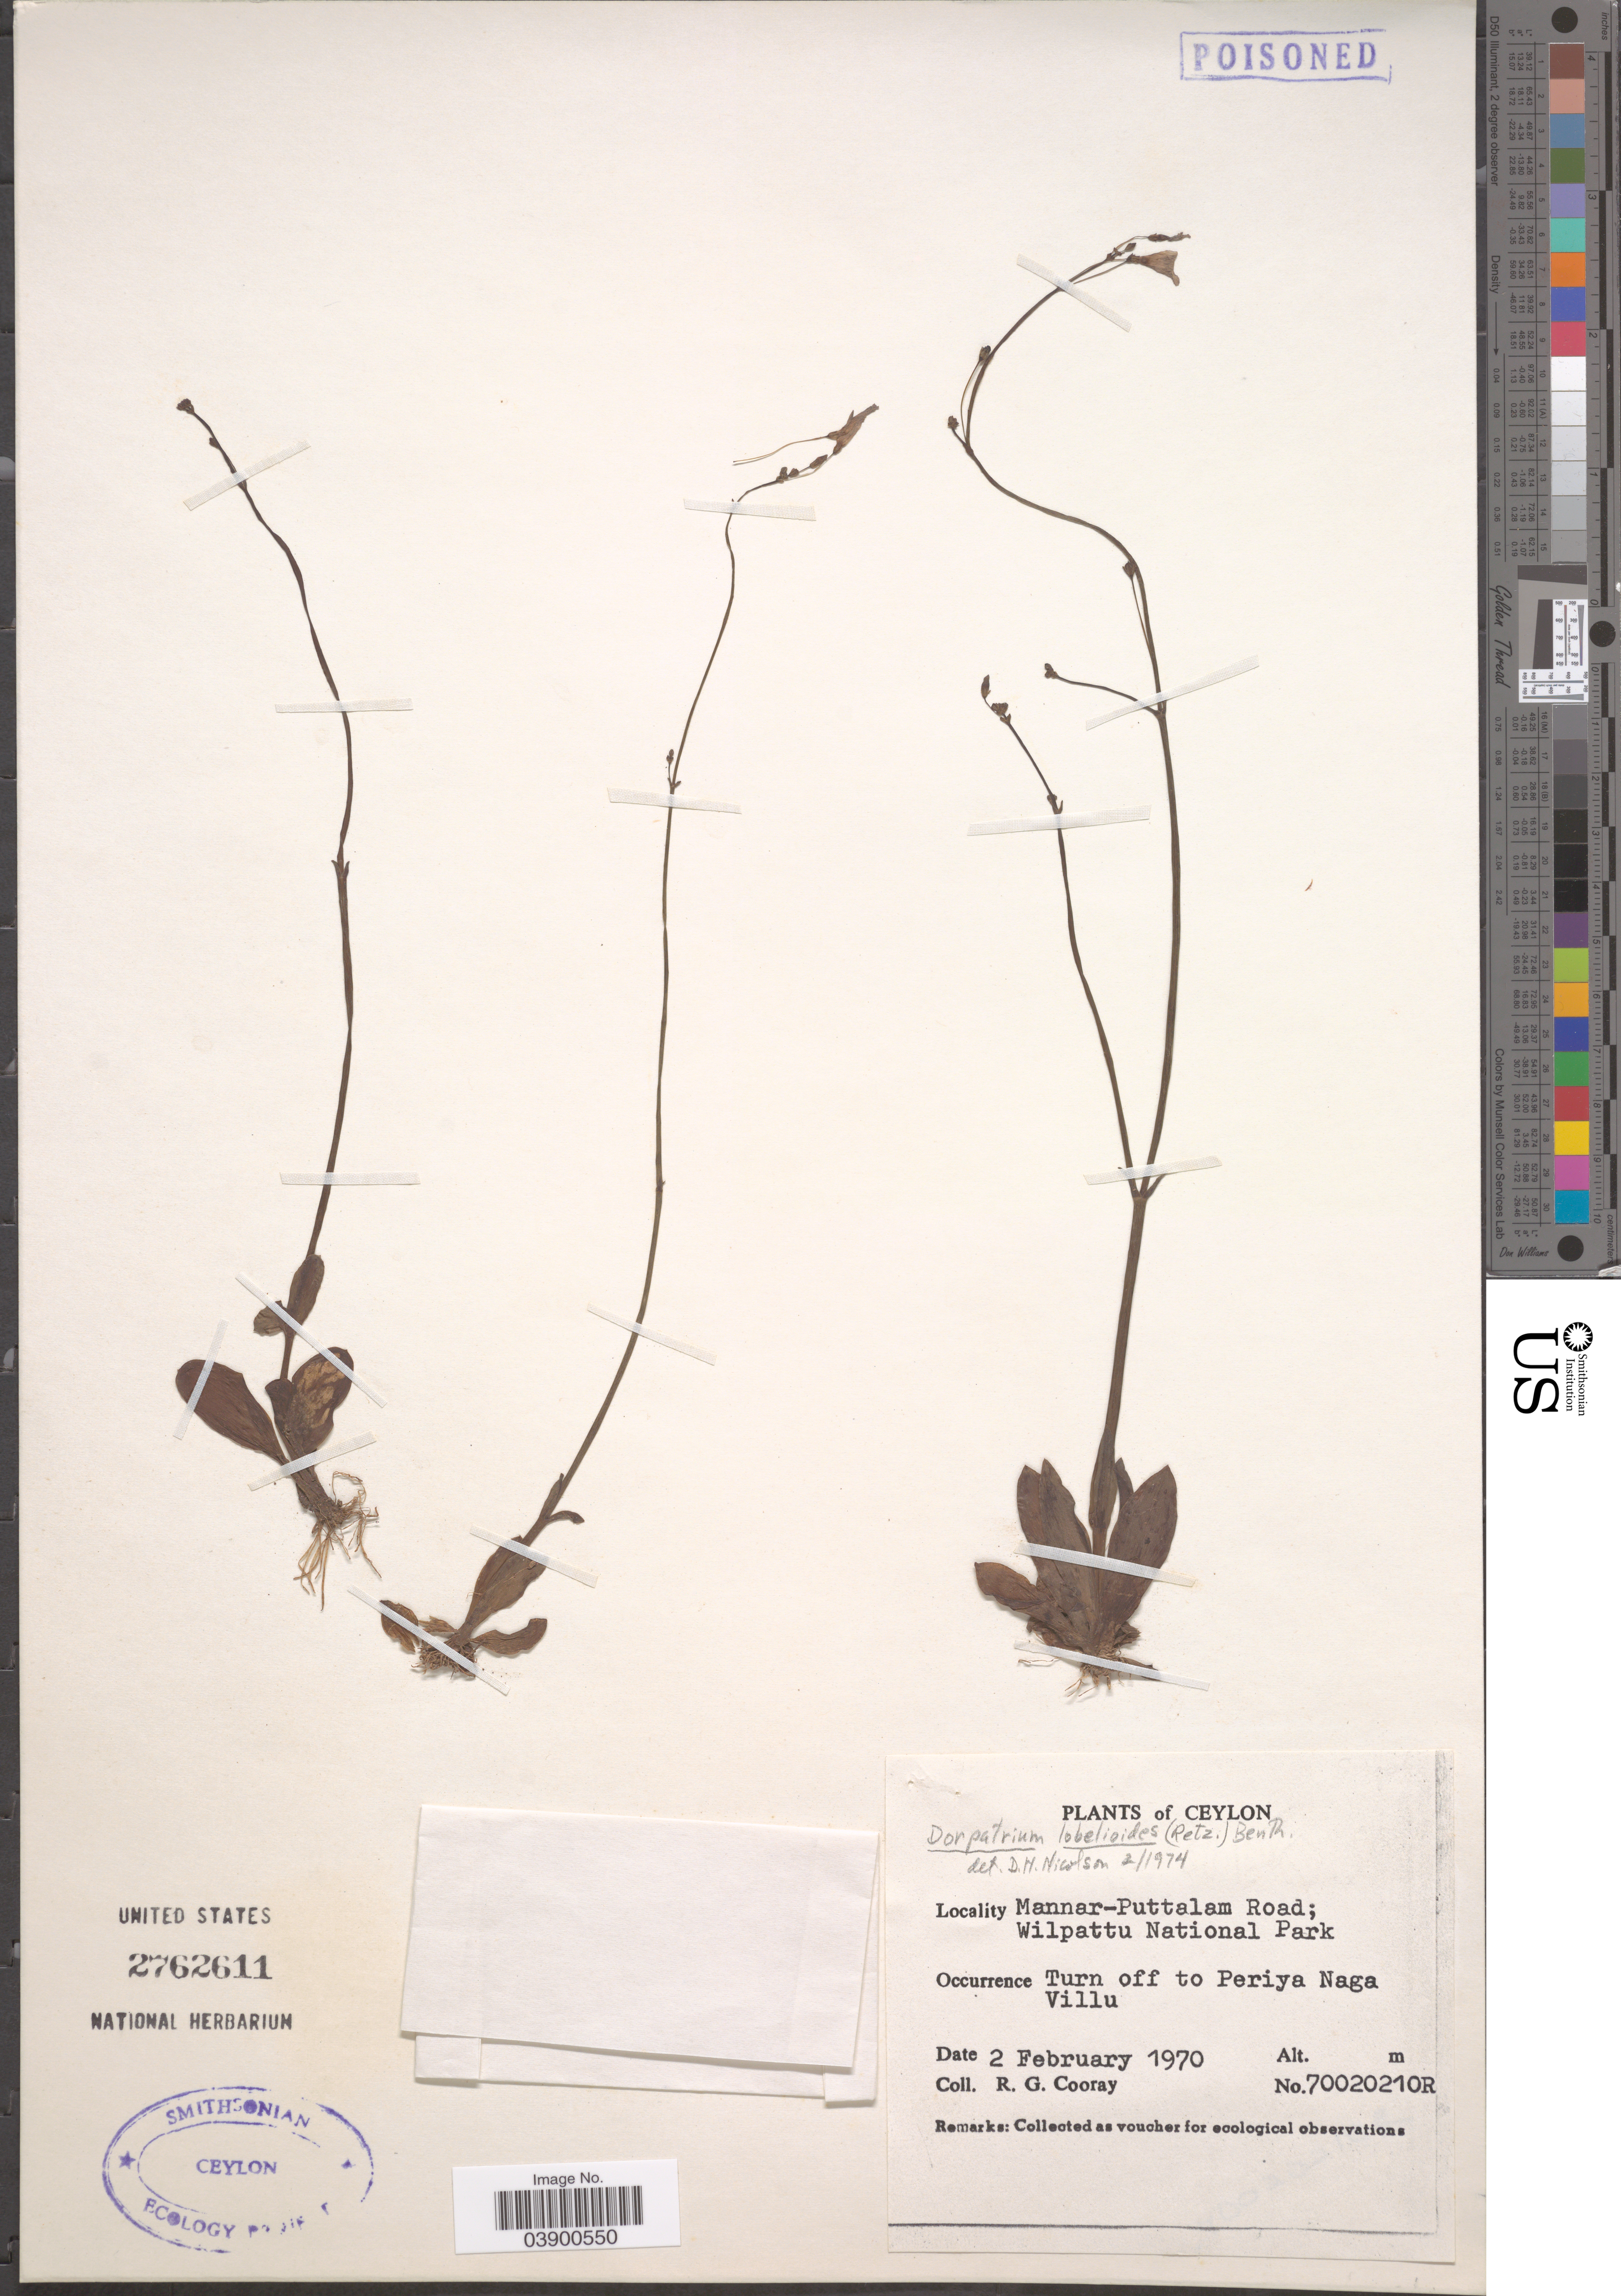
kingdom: Plantae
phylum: Tracheophyta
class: Magnoliopsida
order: Lamiales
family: Plantaginaceae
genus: Dopatrium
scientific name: Dopatrium lobelioides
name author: (Retz.) Benth.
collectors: R. Cooray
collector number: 70020210R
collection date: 1970-02-02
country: Sri Lanka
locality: Ceylon. Manner-Puttalam Road; Wilpattu National Park. Turn off to Periya Naga Villu.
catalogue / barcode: US 2762611